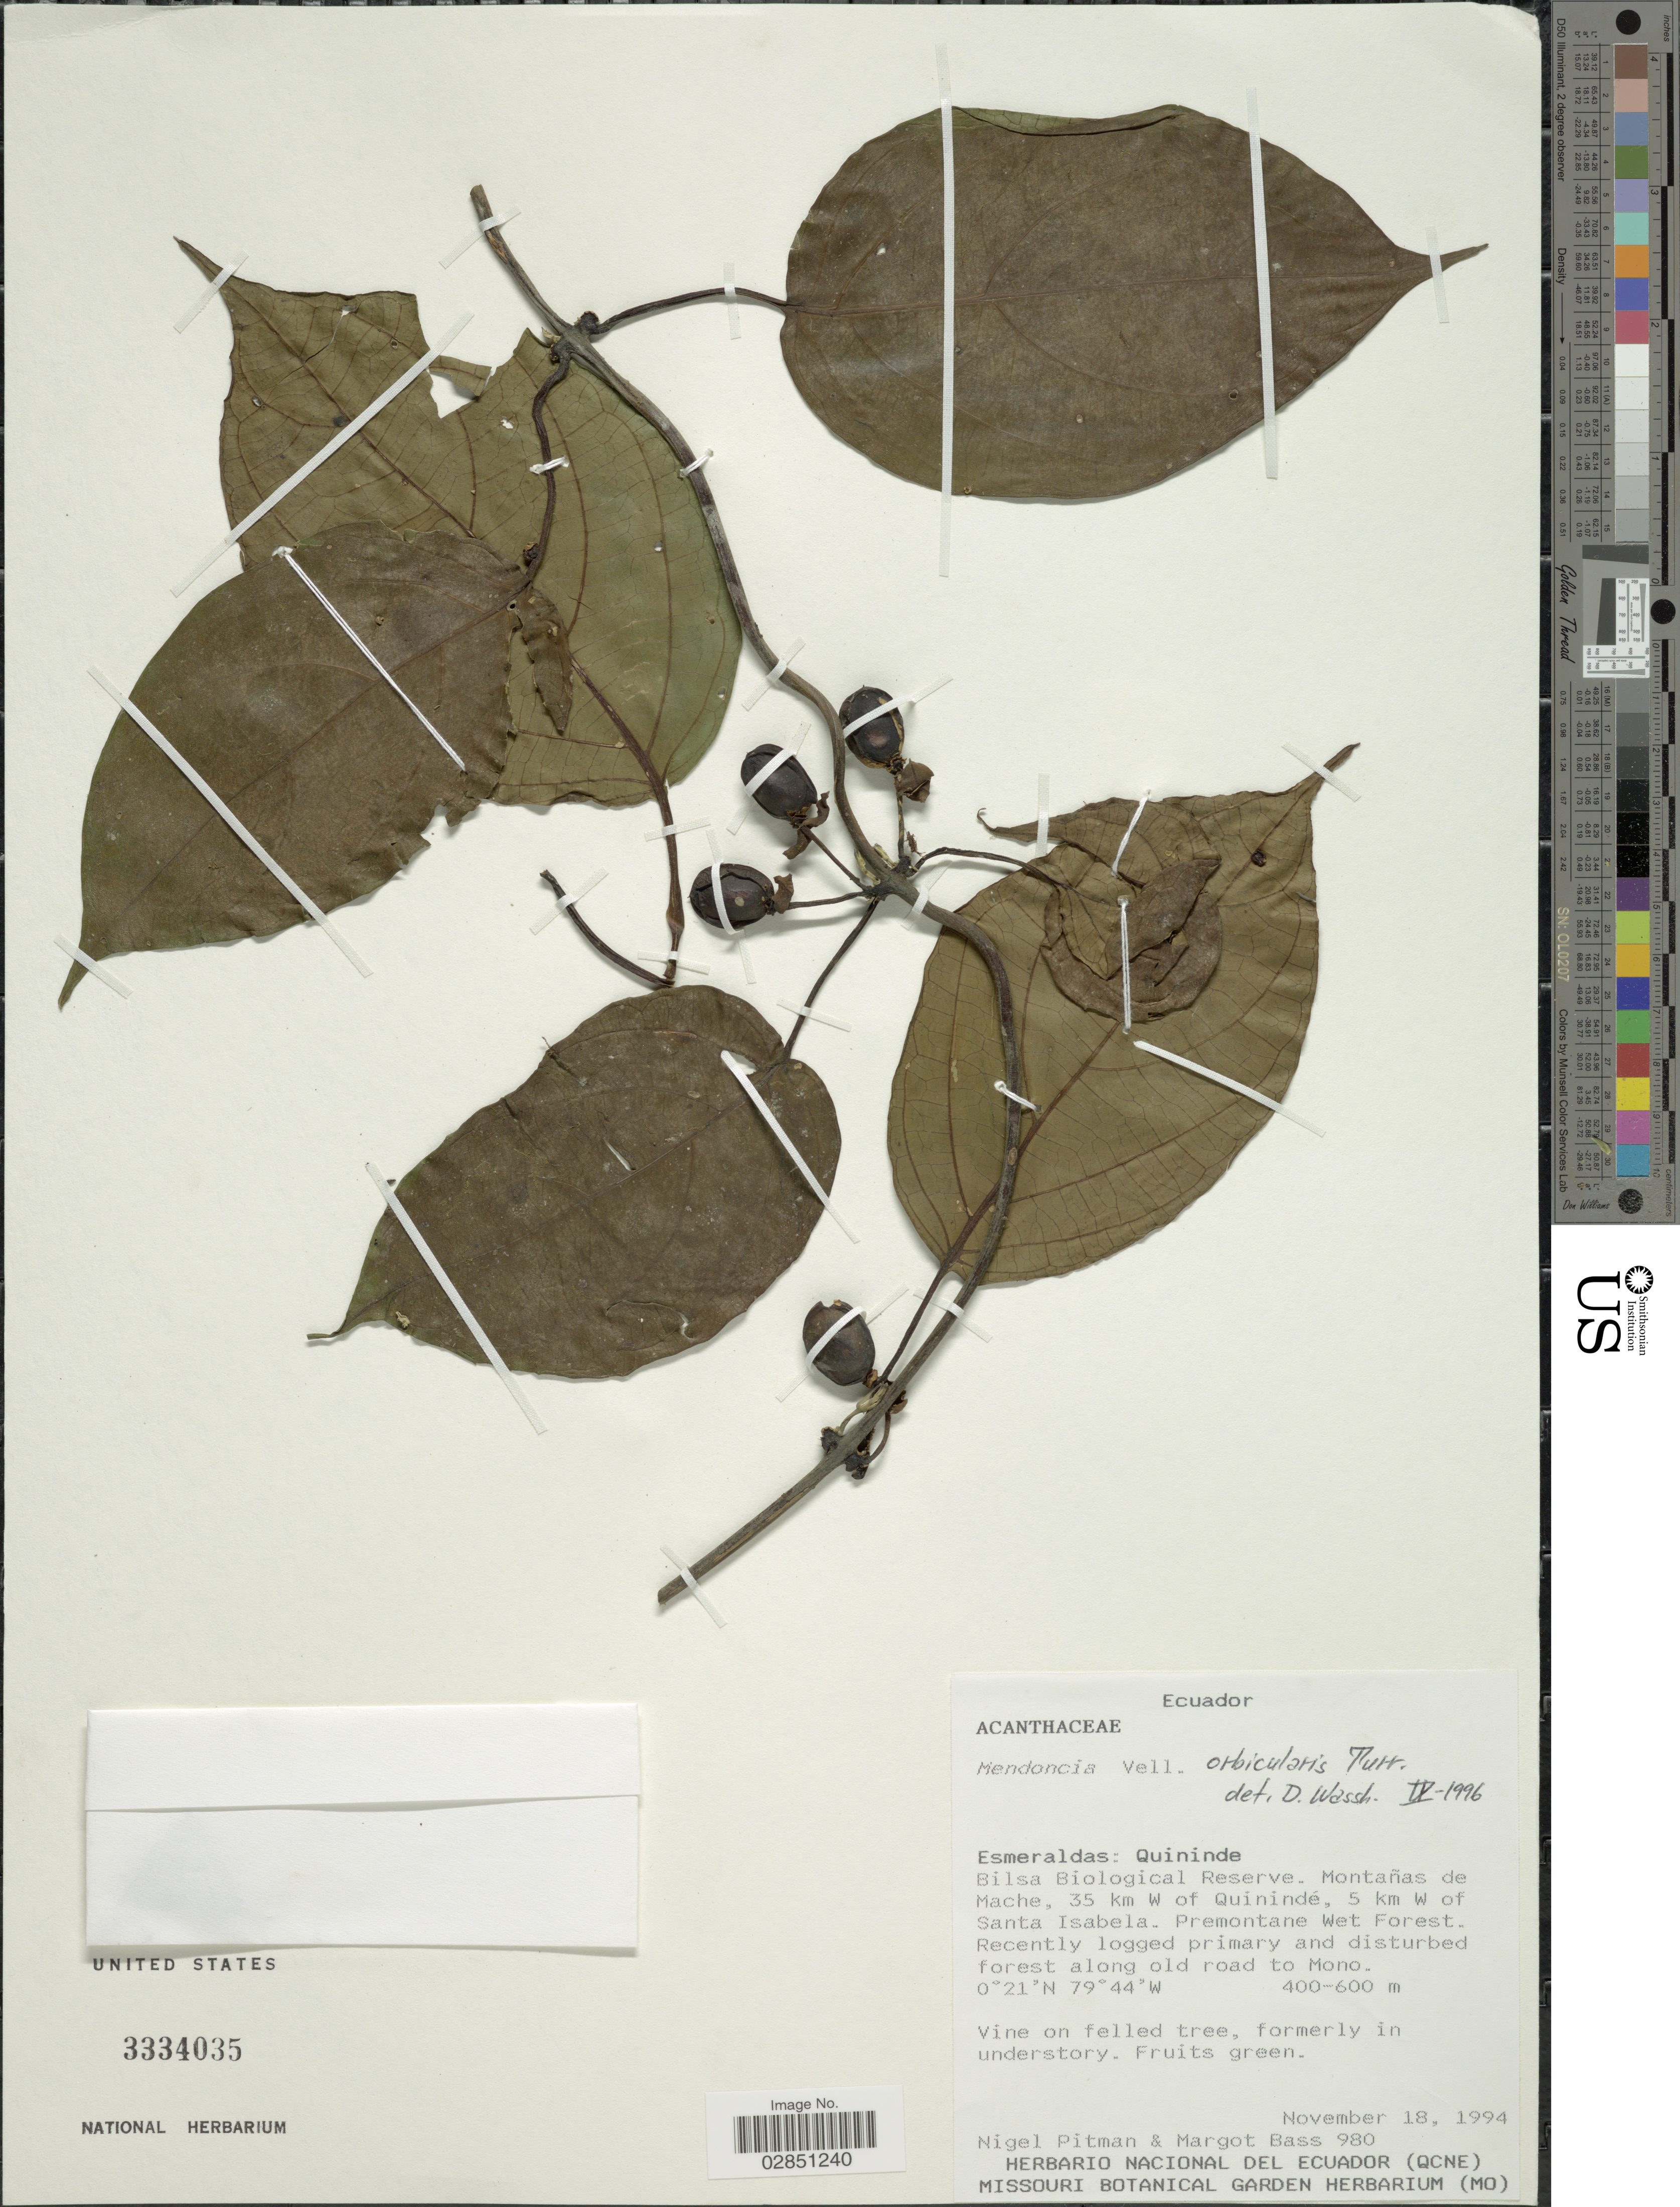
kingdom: Plantae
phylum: Tracheophyta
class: Magnoliopsida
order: Lamiales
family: Acanthaceae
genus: Mendoncia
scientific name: Mendoncia orbicularis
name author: Turrill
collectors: N. Pitman & M. Bass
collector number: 980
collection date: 1994-11-18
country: Ecuador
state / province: Esmeraldas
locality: Quininde. Bilsa Biological Station. Montañas de Mache, 35 km W of Quinindé, 5 km W of Santa Isabela.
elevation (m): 400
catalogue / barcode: US 3334035